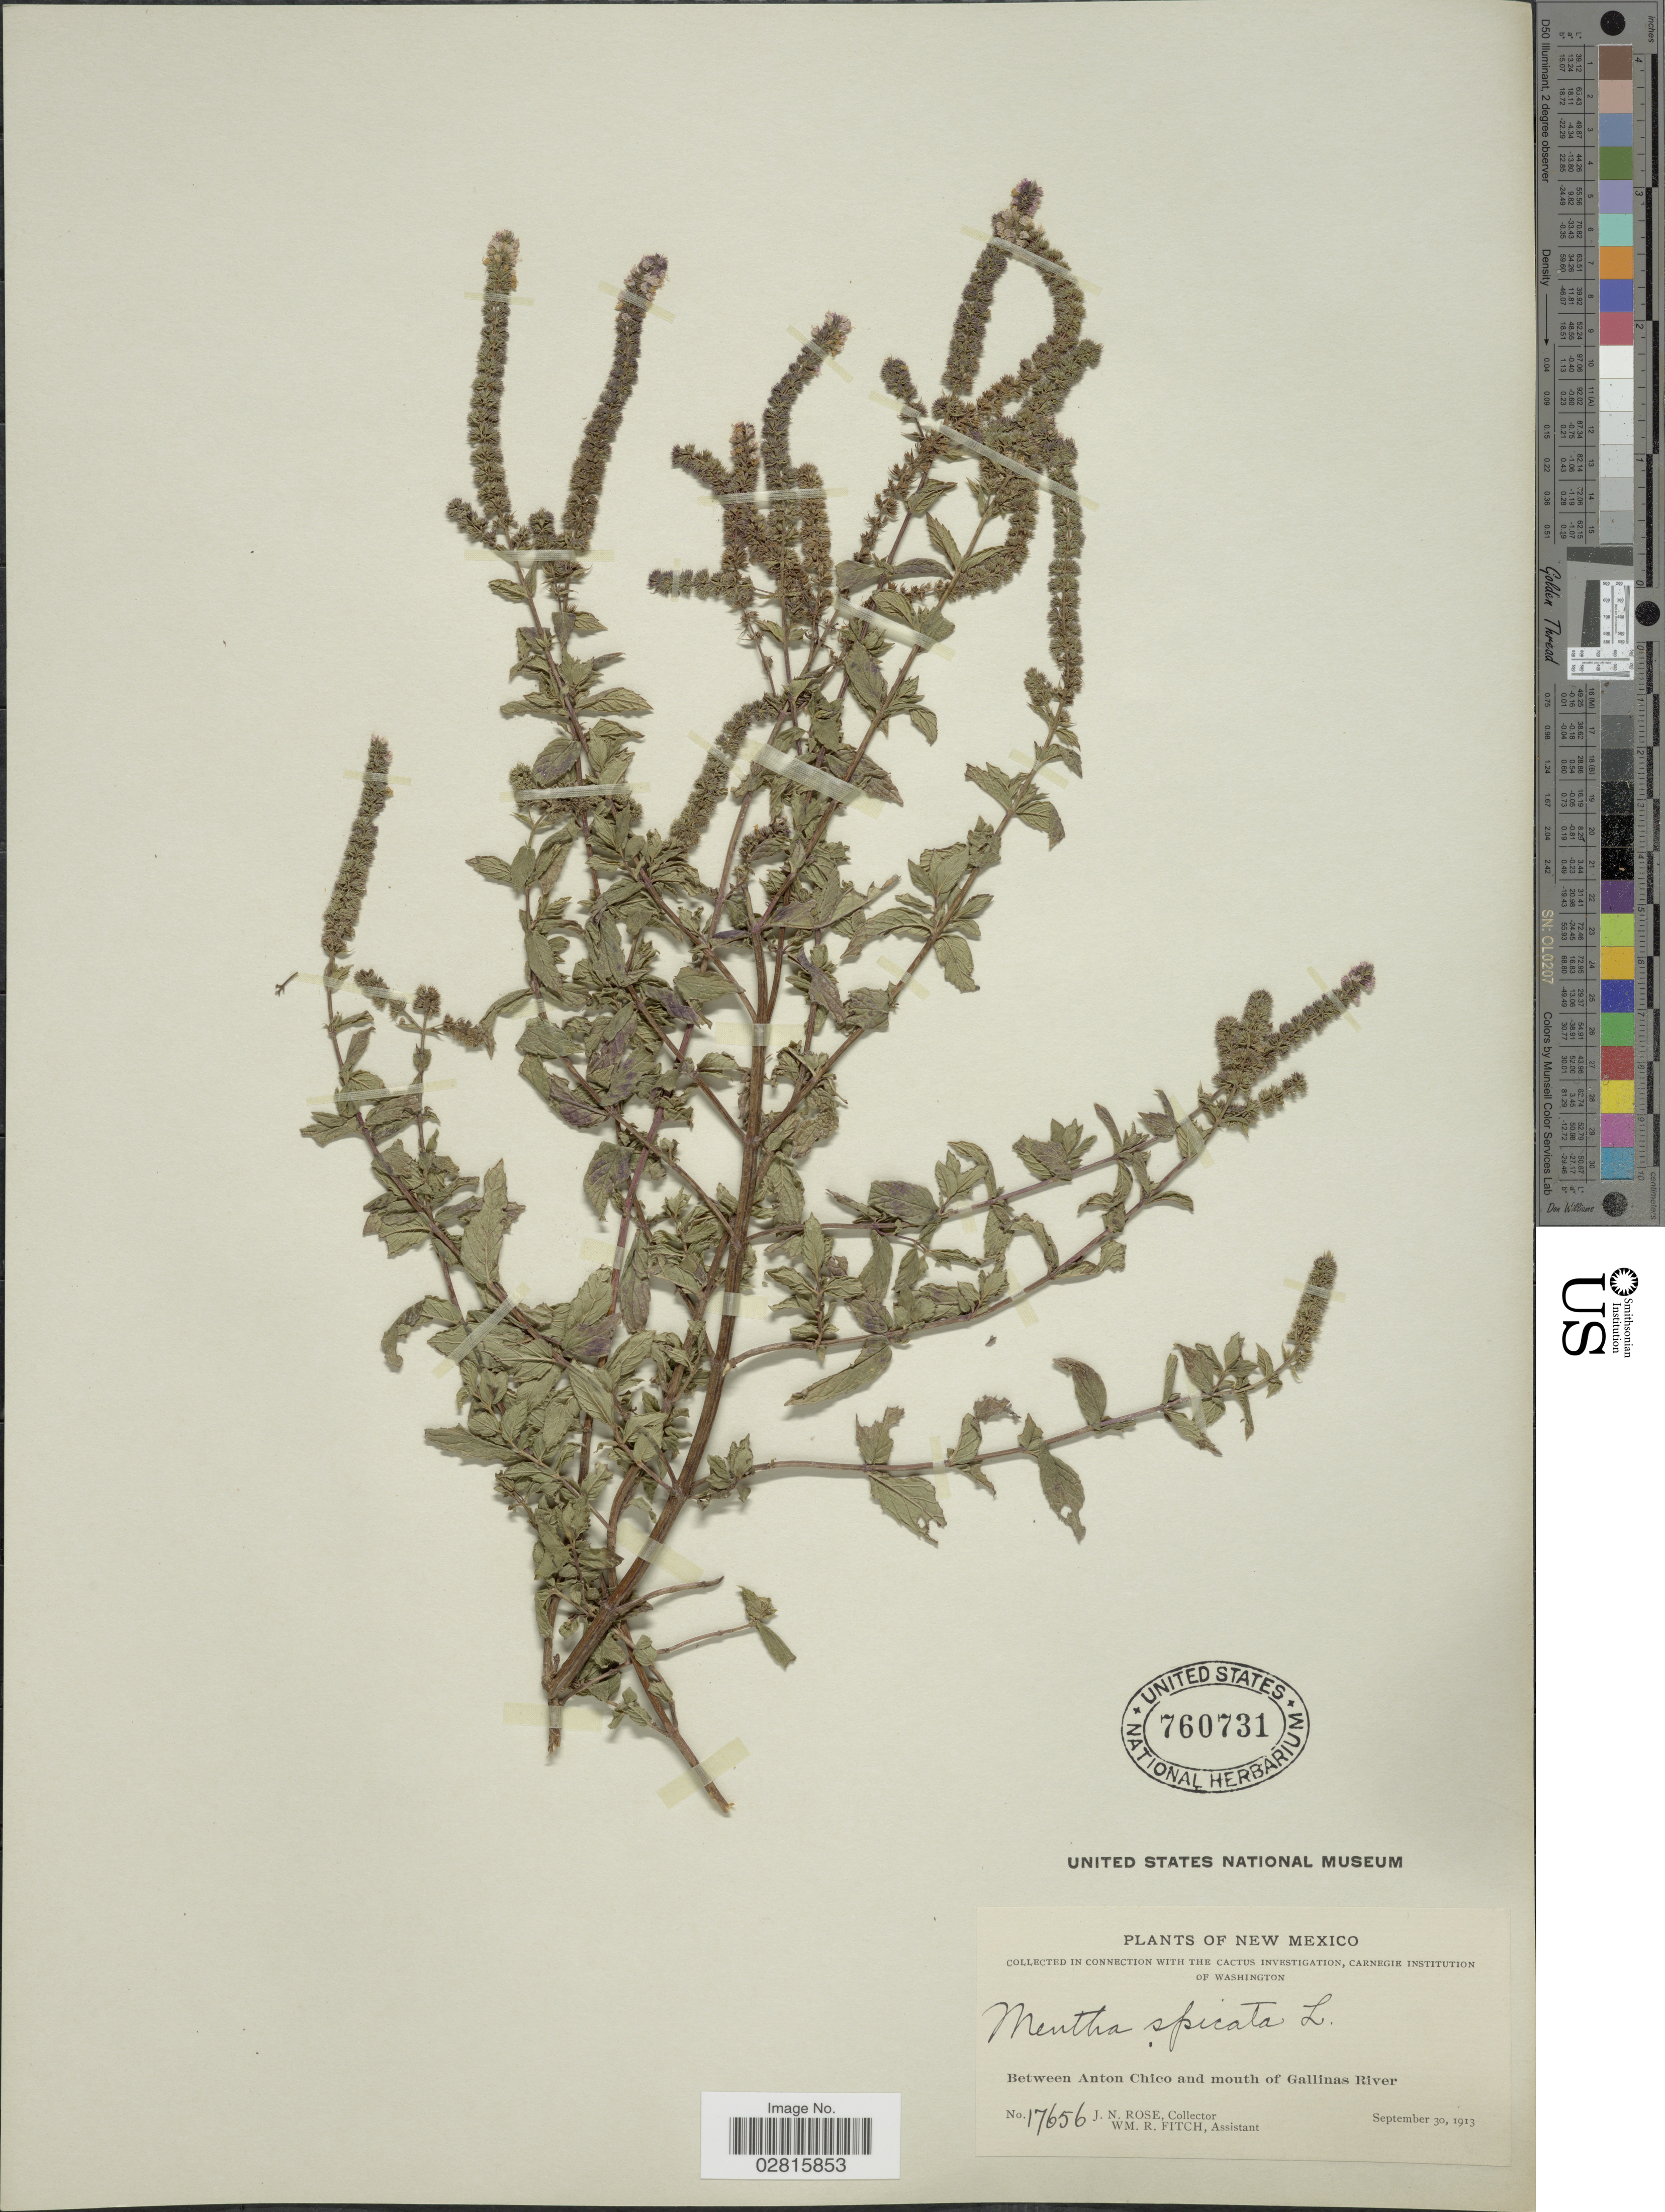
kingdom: Plantae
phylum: Tracheophyta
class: Magnoliopsida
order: Lamiales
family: Lamiaceae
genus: Mentha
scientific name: Mentha spicata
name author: L.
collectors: J. N. Rose & W. R. Fitch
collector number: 17656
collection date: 1913-09-30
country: United States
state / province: New Mexico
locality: Between Anton Chico and mouth of Gallinas River.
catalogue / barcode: US 760731